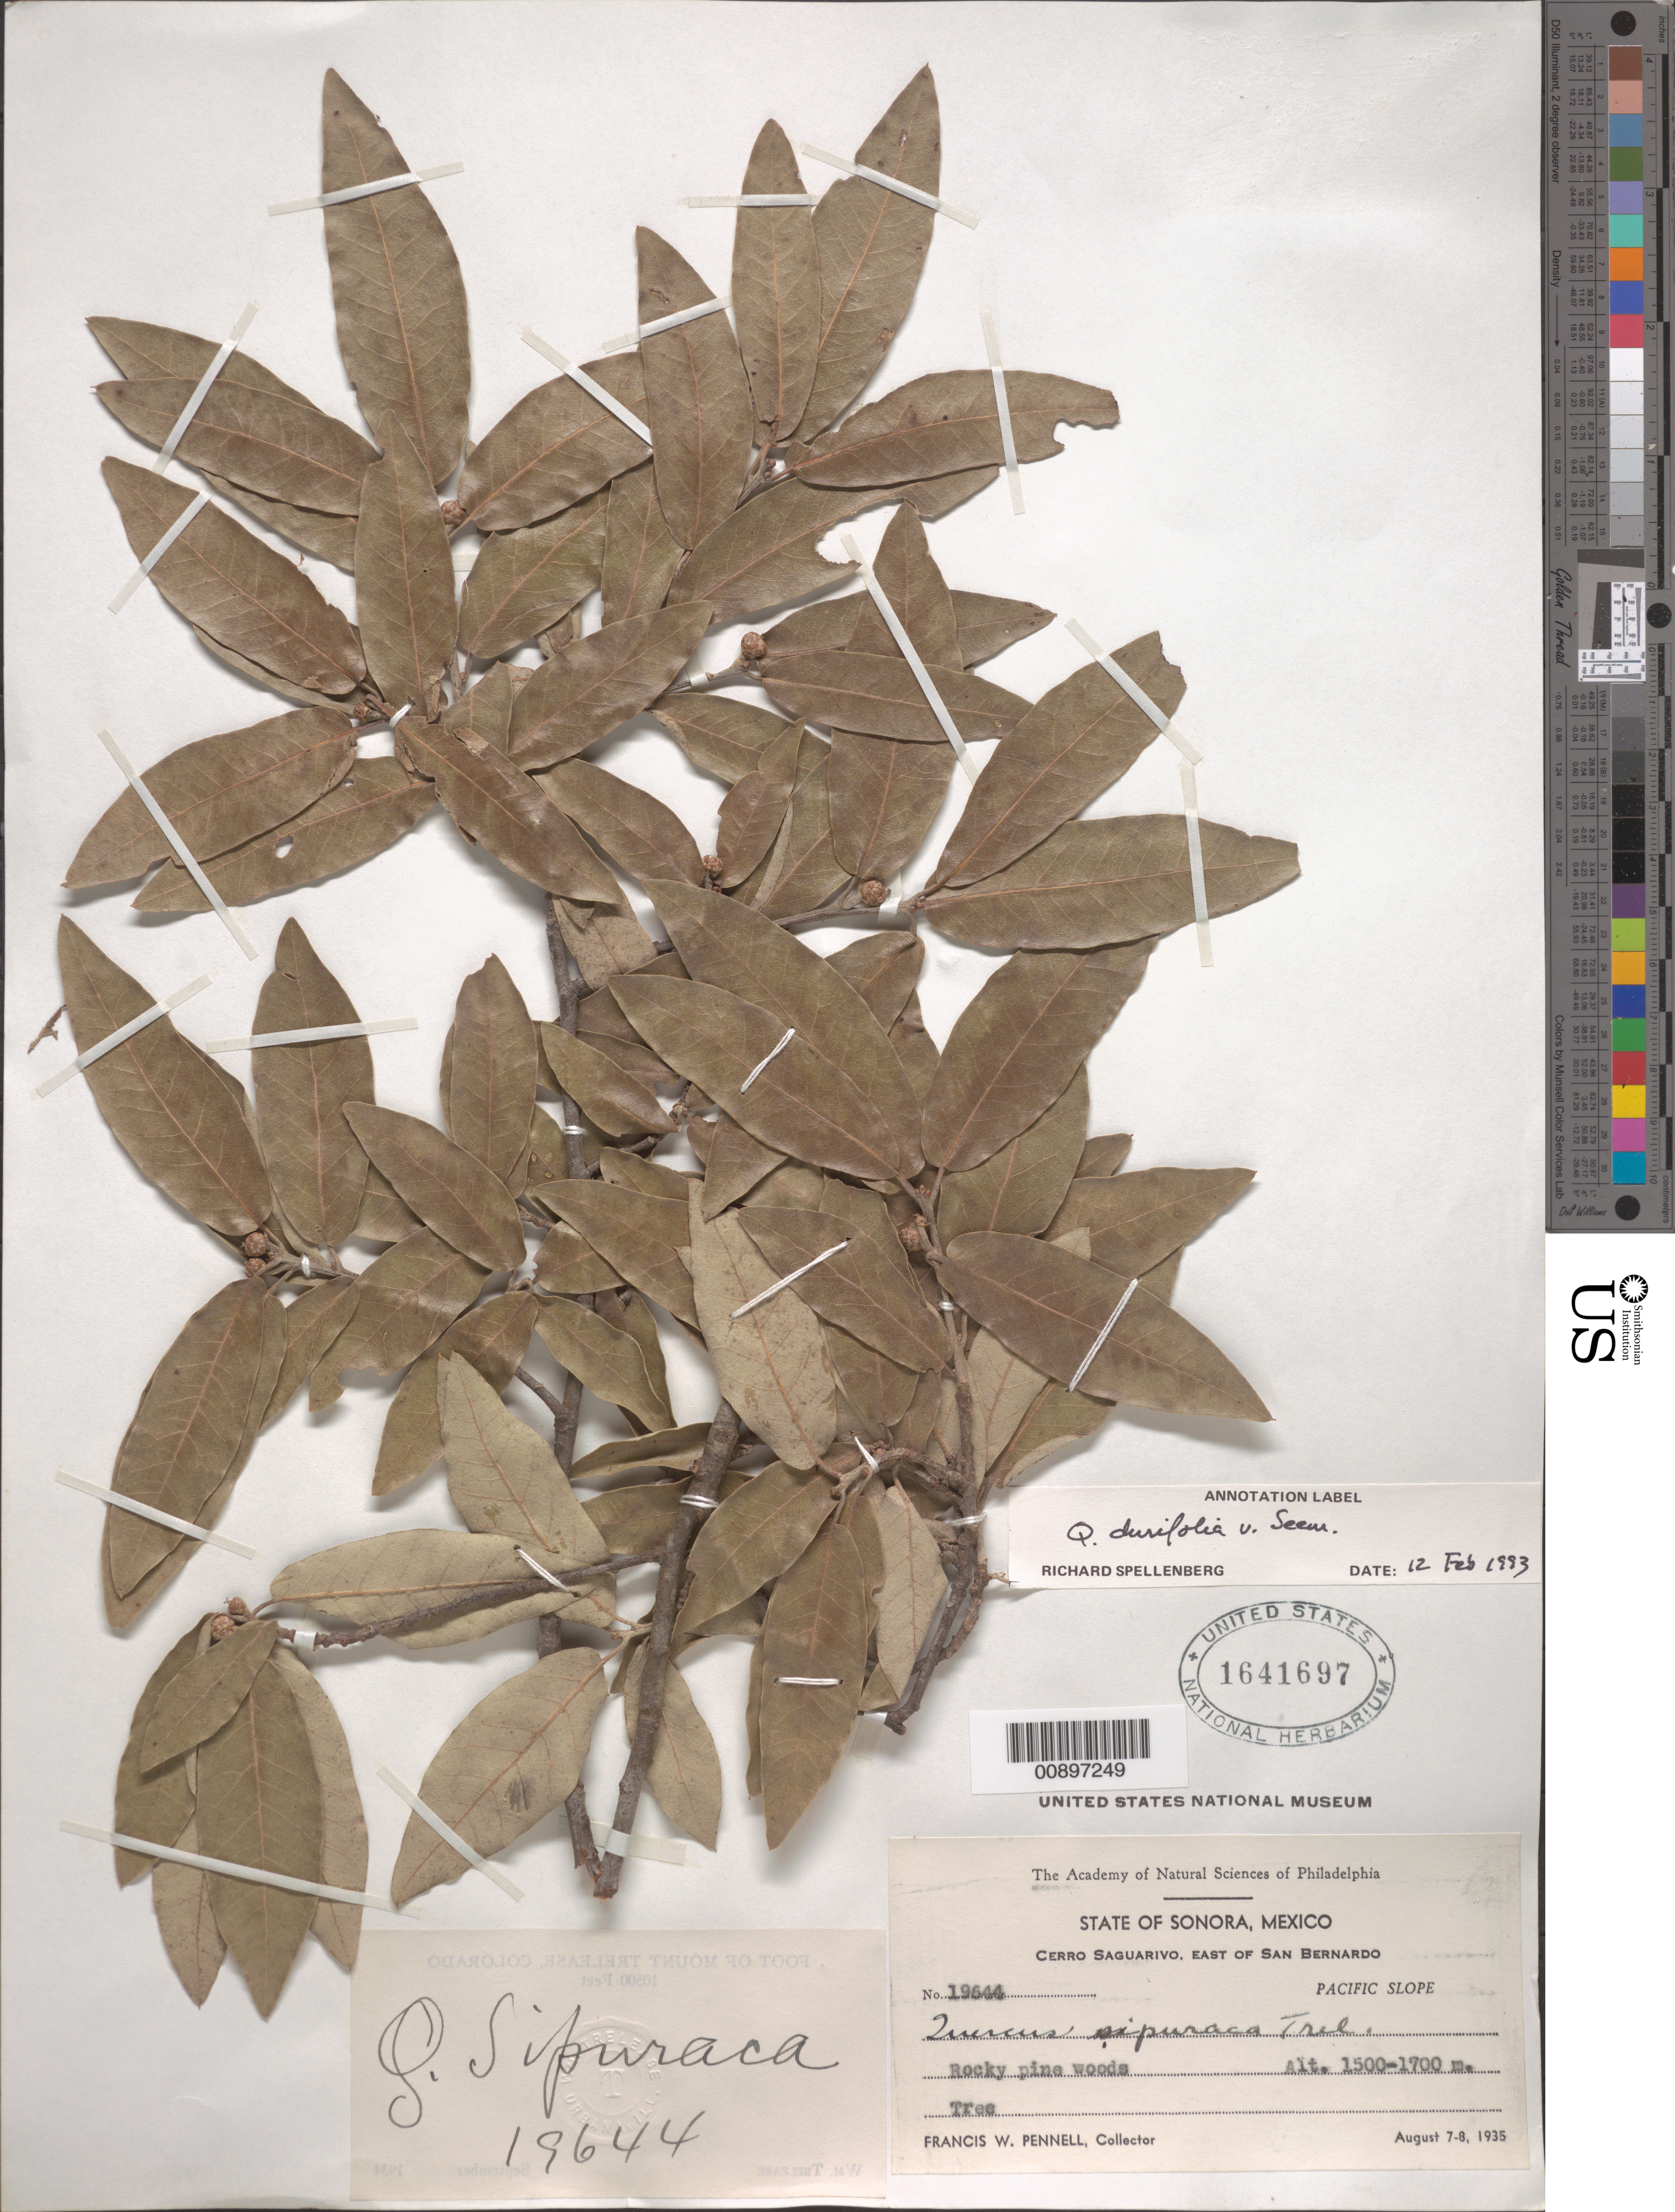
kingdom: Plantae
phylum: Tracheophyta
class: Magnoliopsida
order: Fagales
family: Fagaceae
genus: Quercus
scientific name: Quercus durifolia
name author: Seemen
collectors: F. W. Pennell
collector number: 19644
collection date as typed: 07 Aug 1935 to 08 Aug 1935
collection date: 1935-08-07/1935-08-08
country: Mexico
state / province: Sonora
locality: Cerro Saguarivo, east of San Bernardo. Pacific Slope, Sonora.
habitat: Rocky pine woods.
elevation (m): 1700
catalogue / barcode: US 1641697